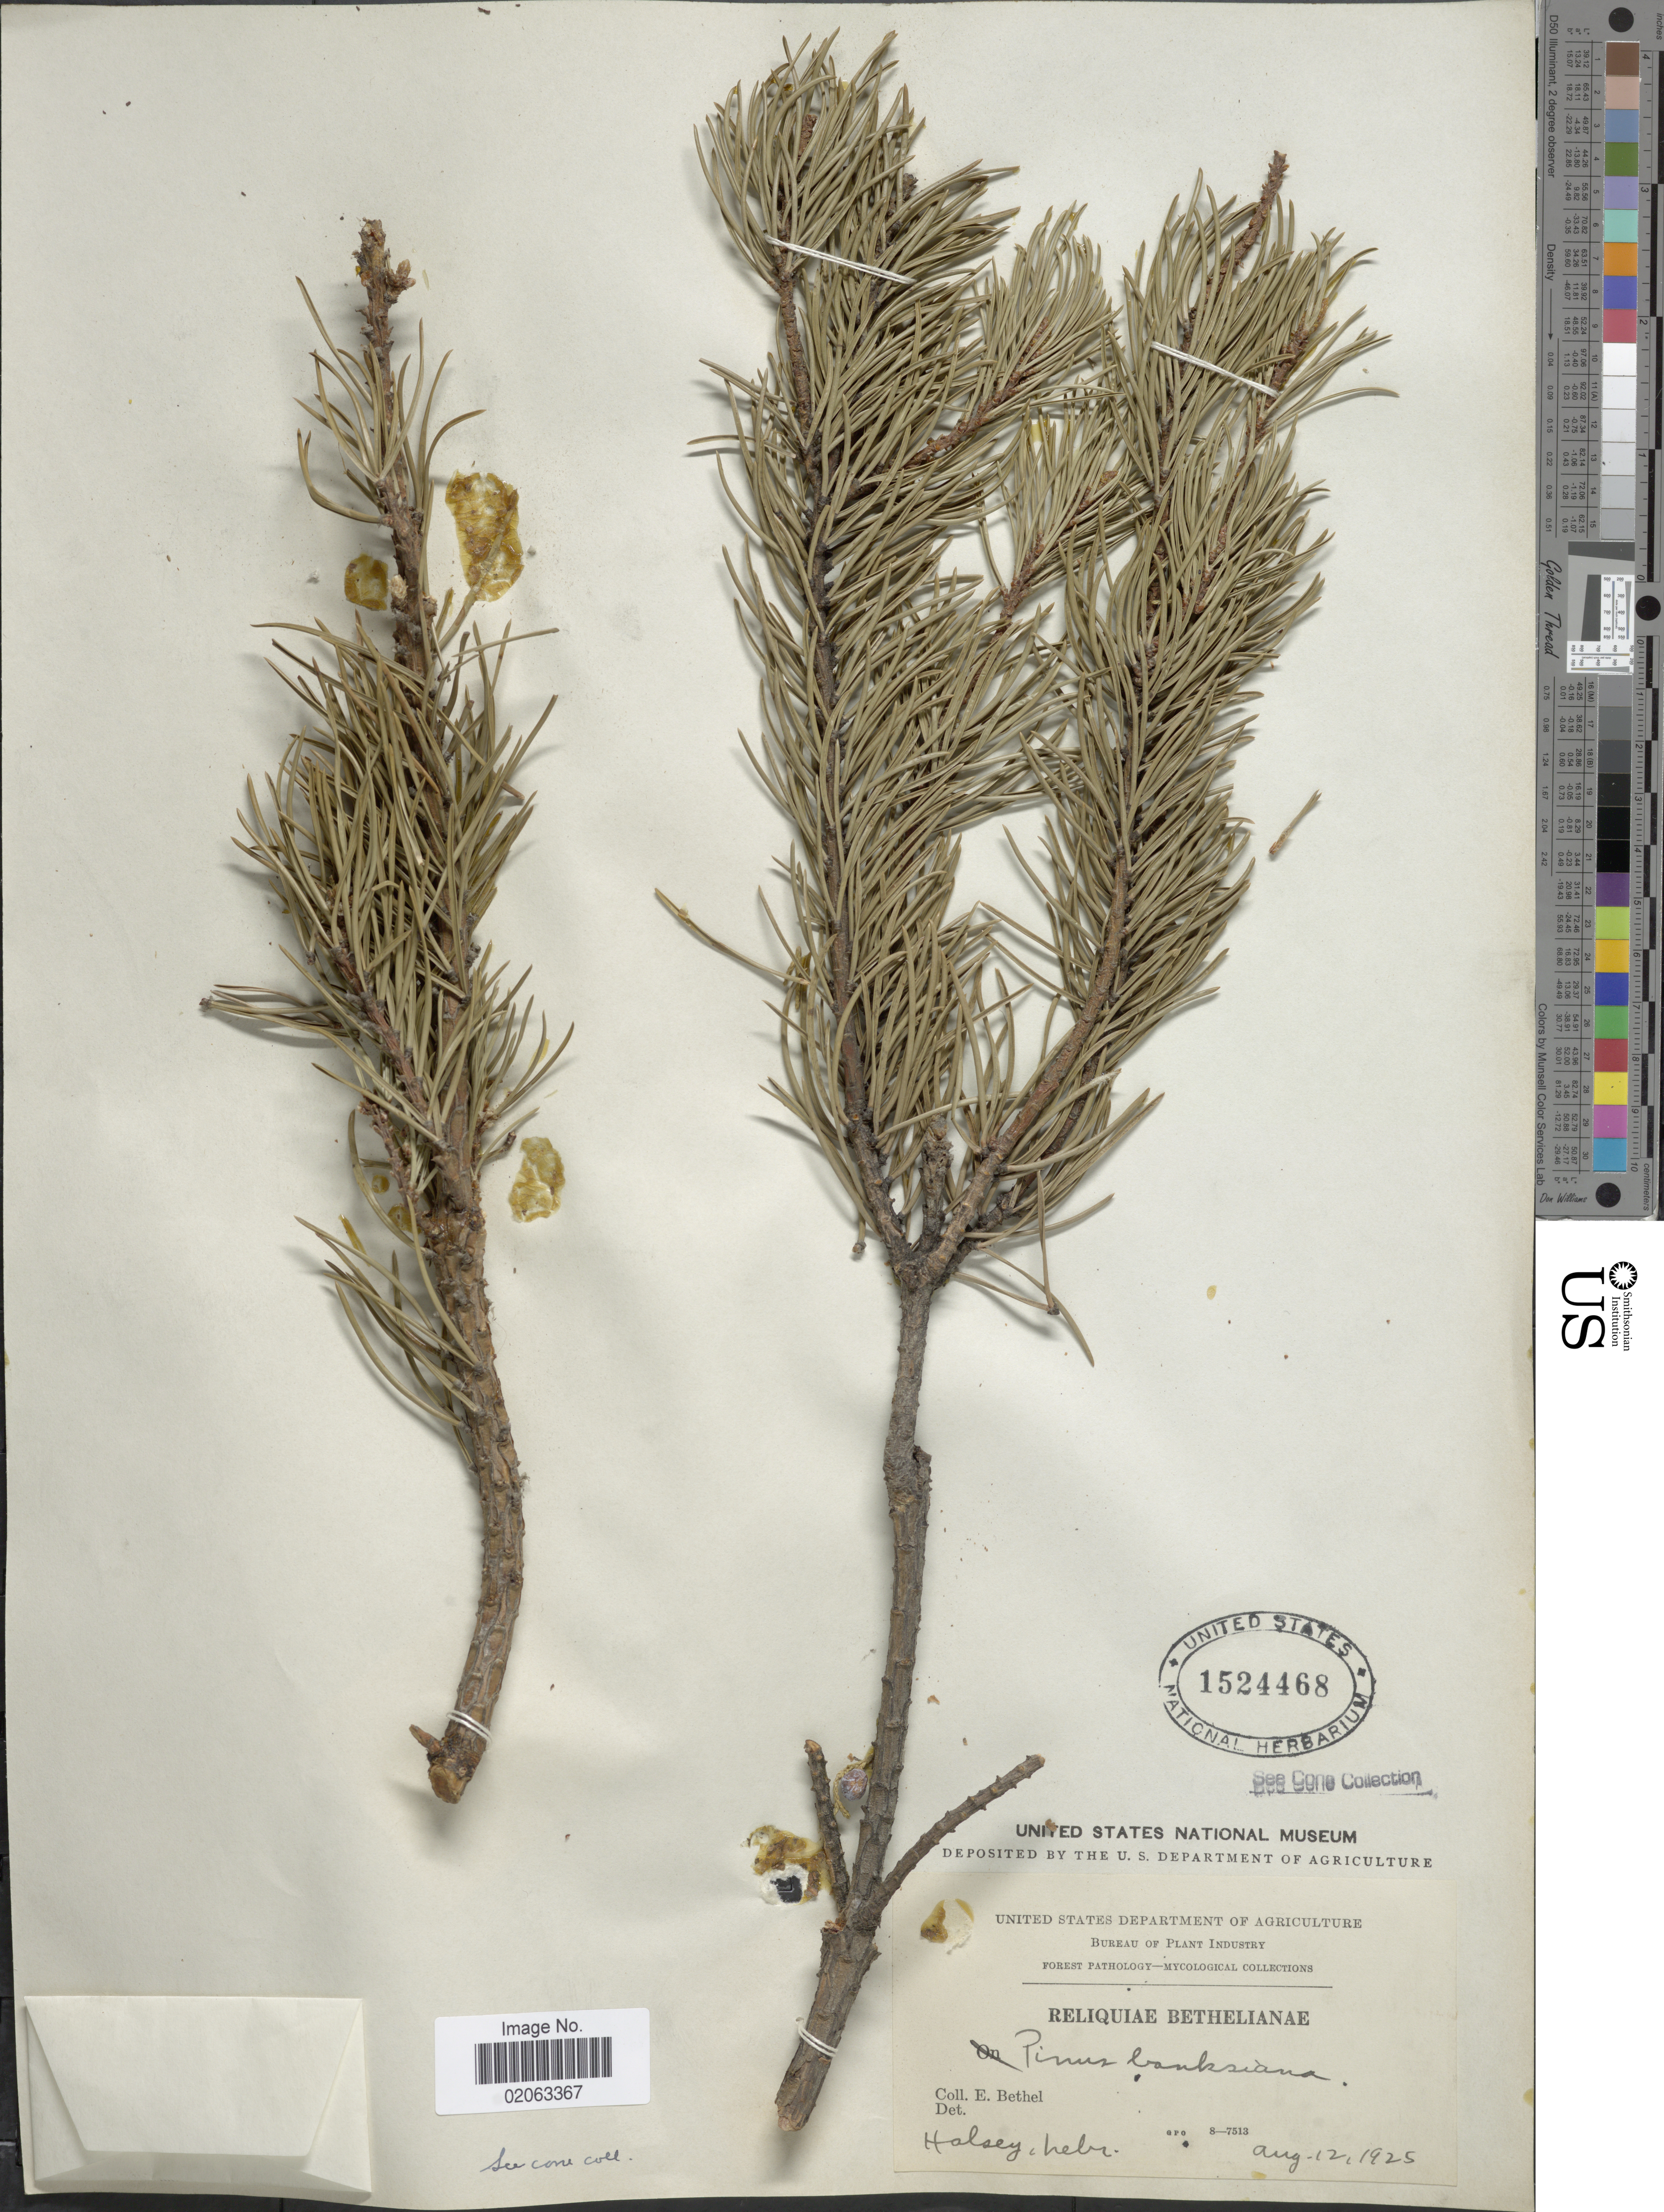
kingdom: Plantae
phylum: Tracheophyta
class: Pinopsida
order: Pinales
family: Pinaceae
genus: Pinus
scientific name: Pinus banksiana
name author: Lamb.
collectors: E. Bethel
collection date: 1925-08-12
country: United States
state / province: Nebraska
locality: Halsey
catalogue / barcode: US 1524468